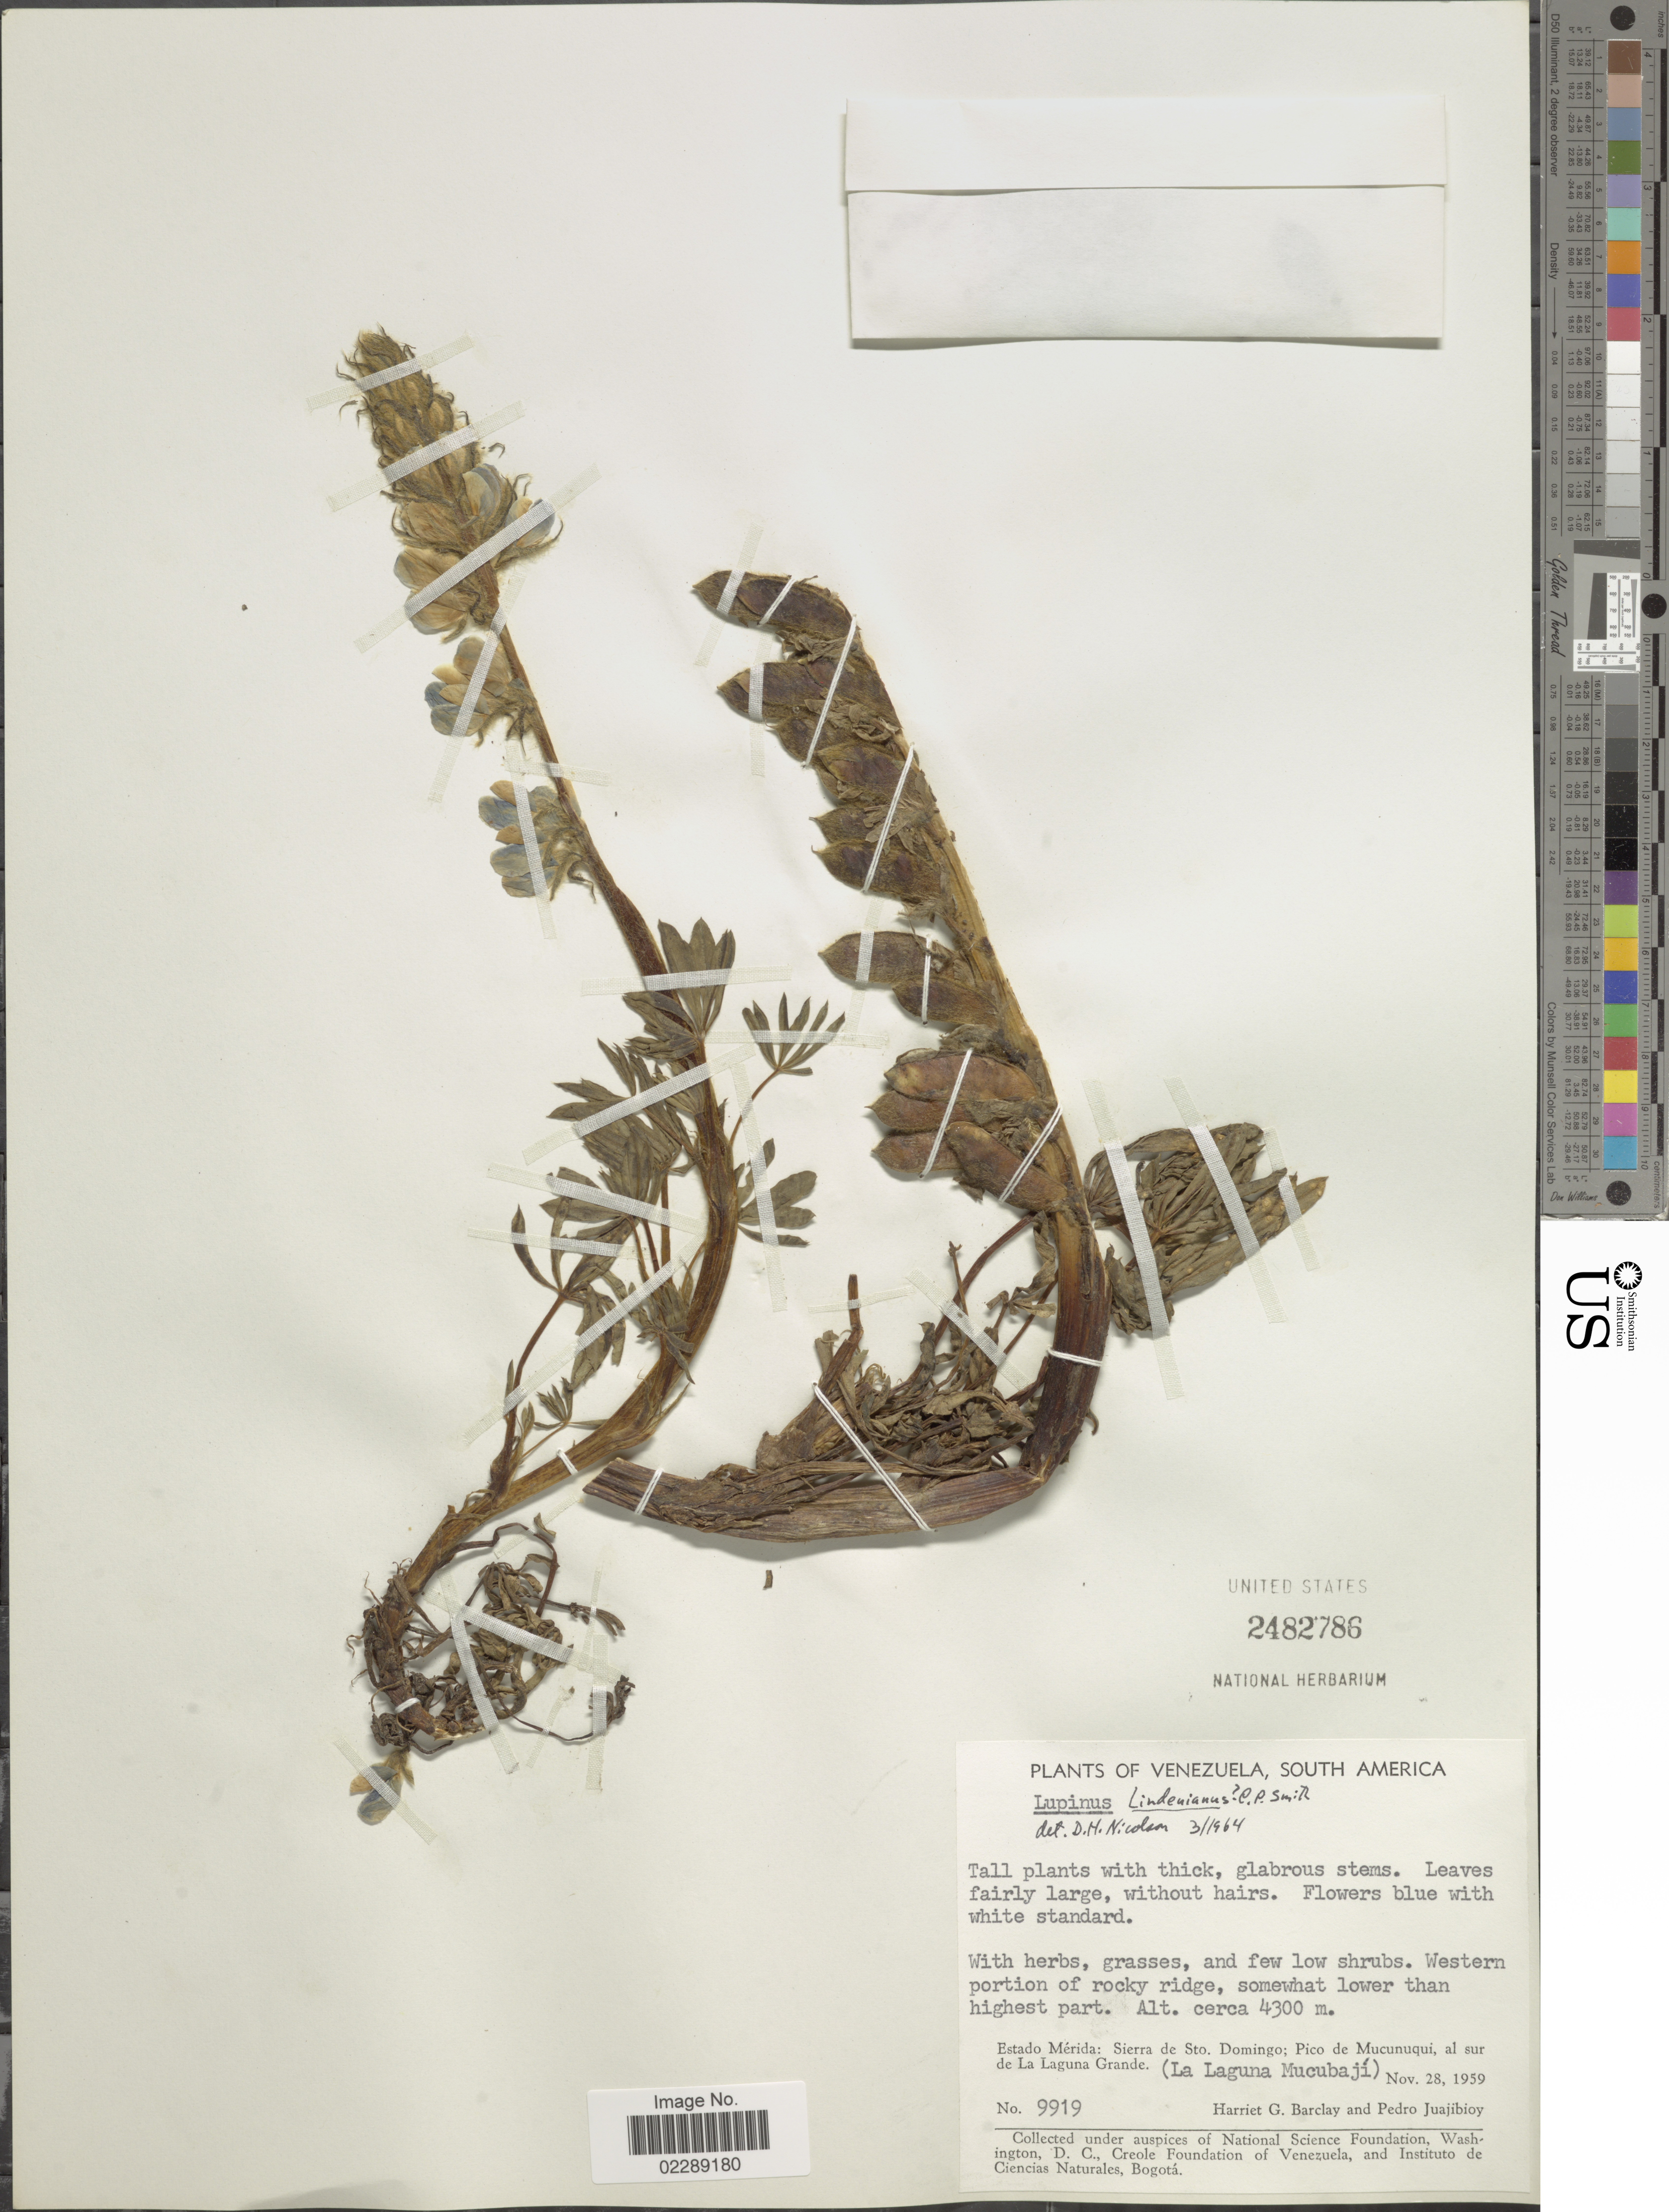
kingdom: Plantae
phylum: Tracheophyta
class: Magnoliopsida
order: Fabales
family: Fabaceae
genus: Lupinus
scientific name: Lupinus lindenianus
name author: C.P. Sm.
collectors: H. G. Barclay & P. Juajibioy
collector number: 9919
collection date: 1959-11-28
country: Venezuela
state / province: Mérida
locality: Estado Merida: Sierra de Sto. Domingo: Pico de Mucunuqui, al sur de La Laguna Grande (La Laguna Mucubaji)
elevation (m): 4300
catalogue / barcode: US 2482786